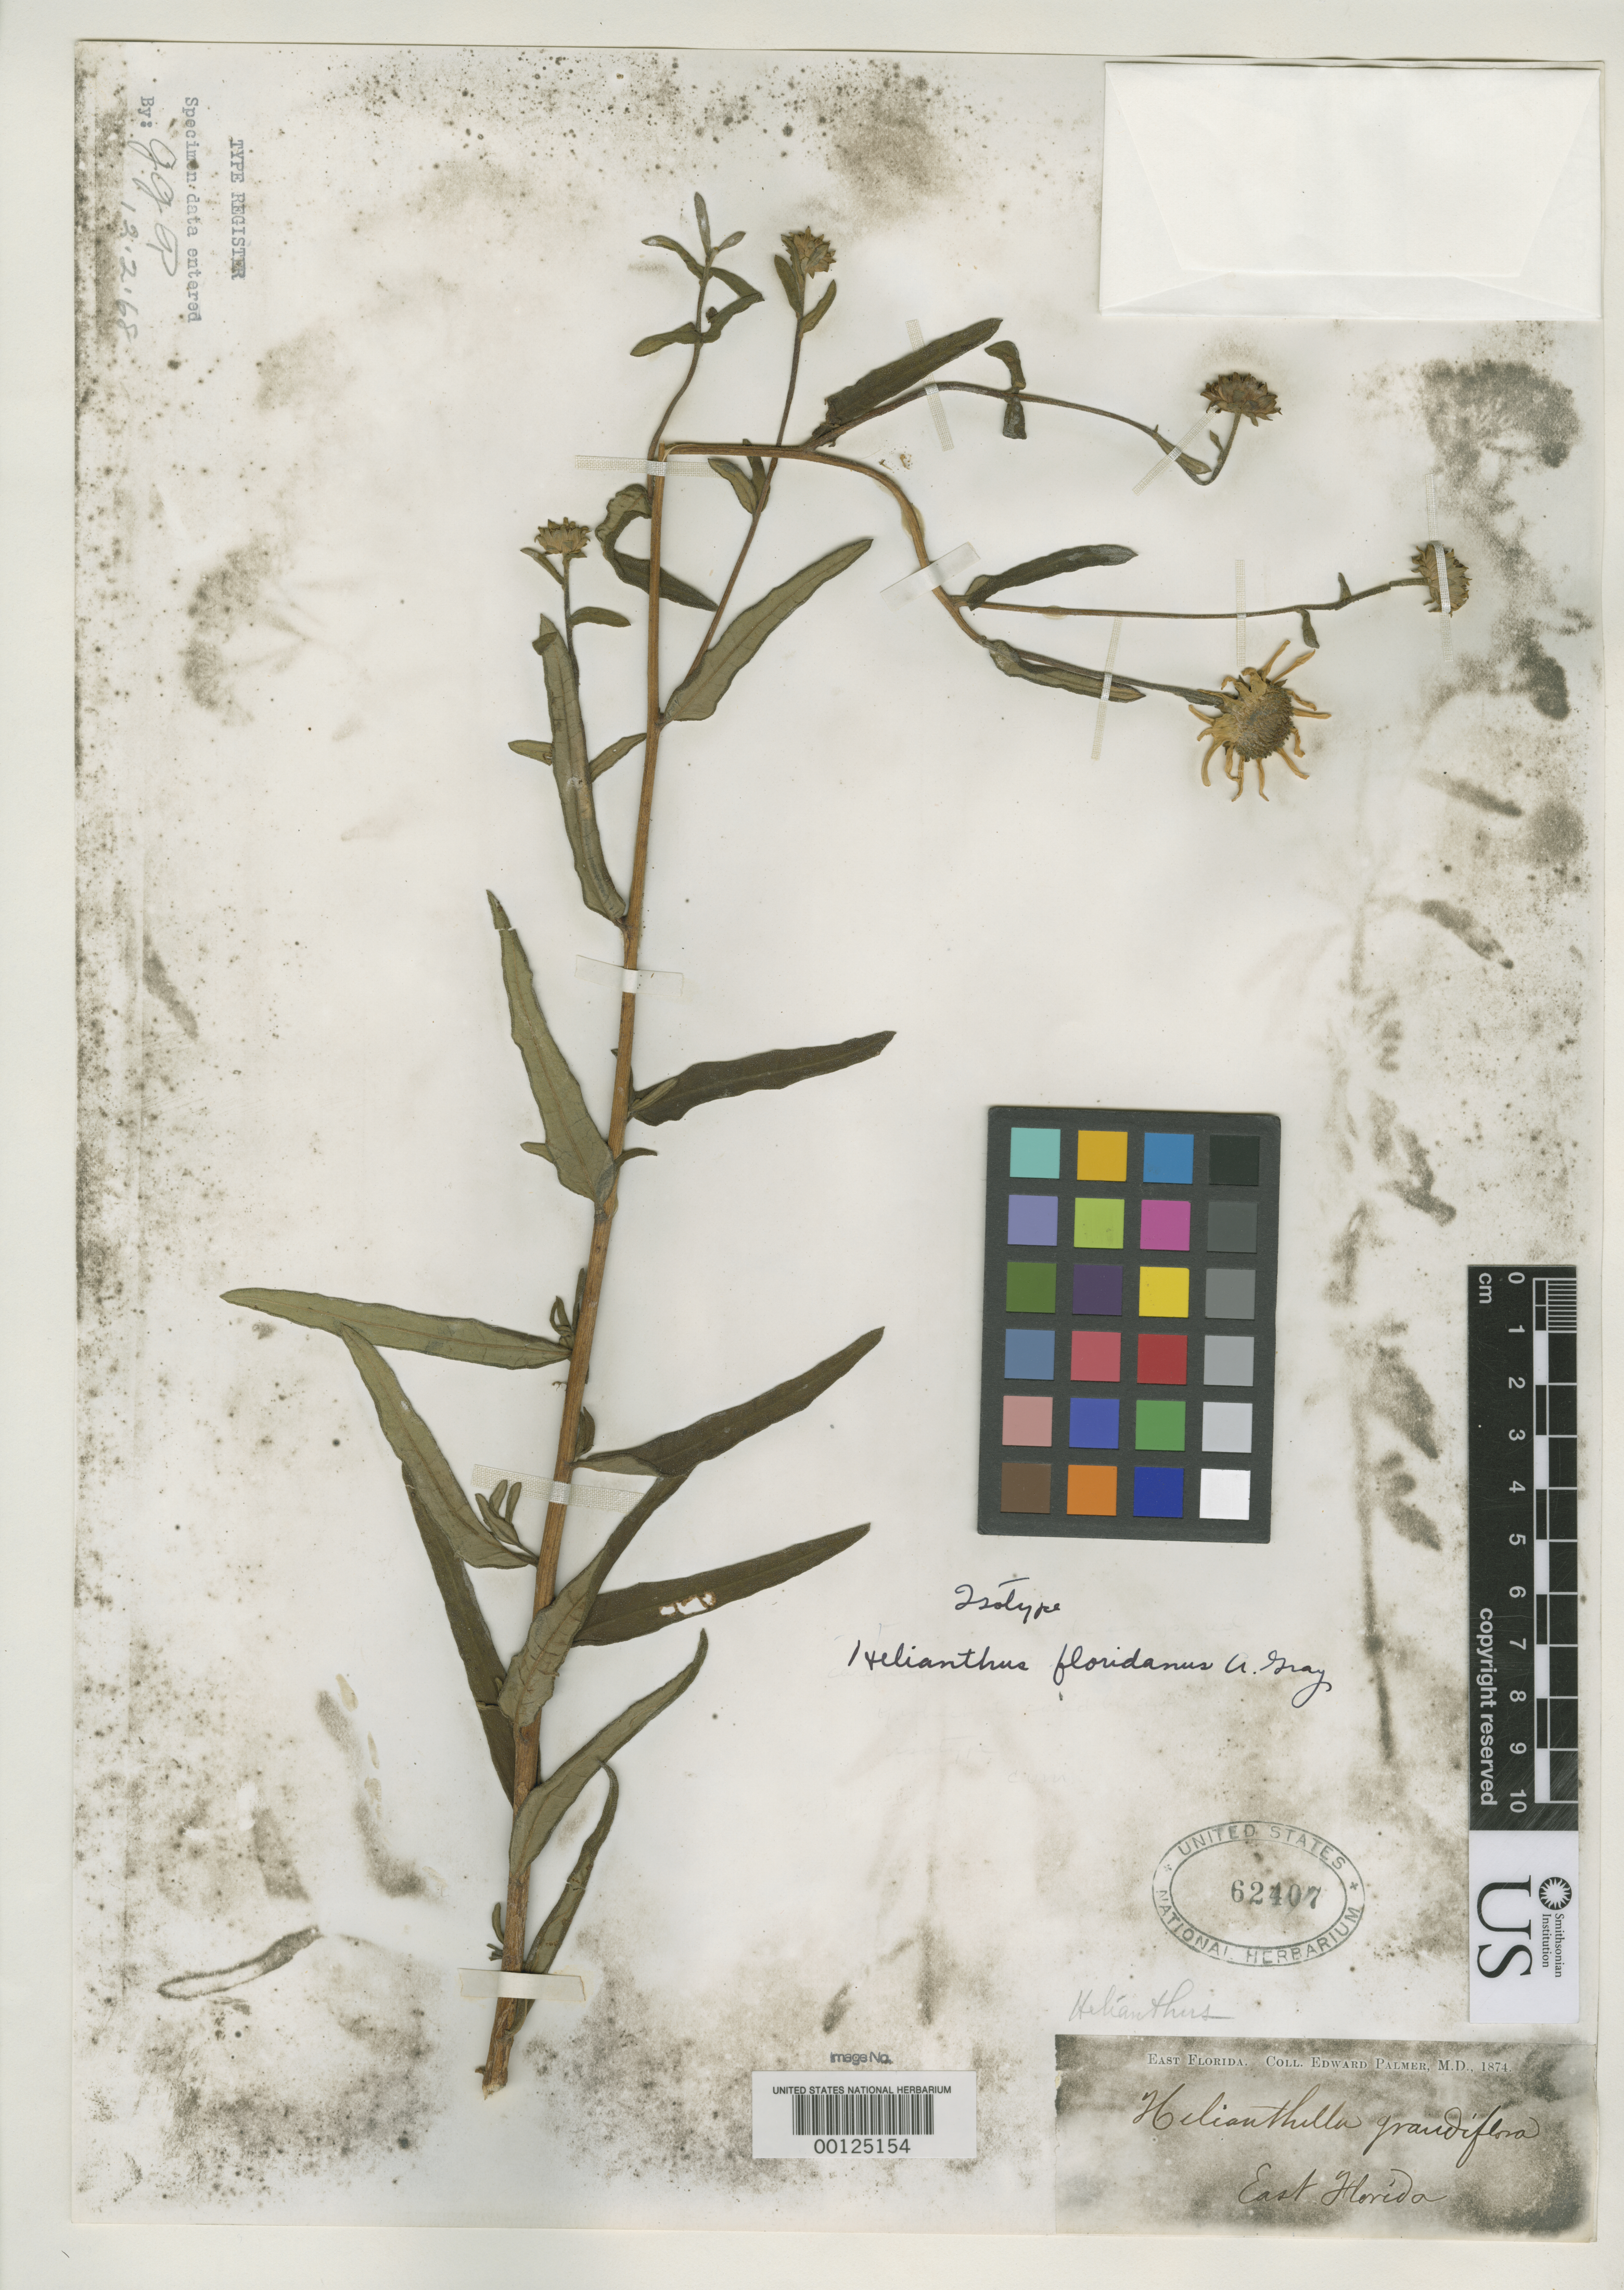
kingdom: Plantae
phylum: Tracheophyta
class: Magnoliopsida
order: Asterales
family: Asteraceae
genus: Helianthus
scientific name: Helianthus floridanus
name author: A. Gray ex Chapm.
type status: Isotype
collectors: E. Palmer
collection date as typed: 1874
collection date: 1874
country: United States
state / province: Florida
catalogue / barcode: US 62407